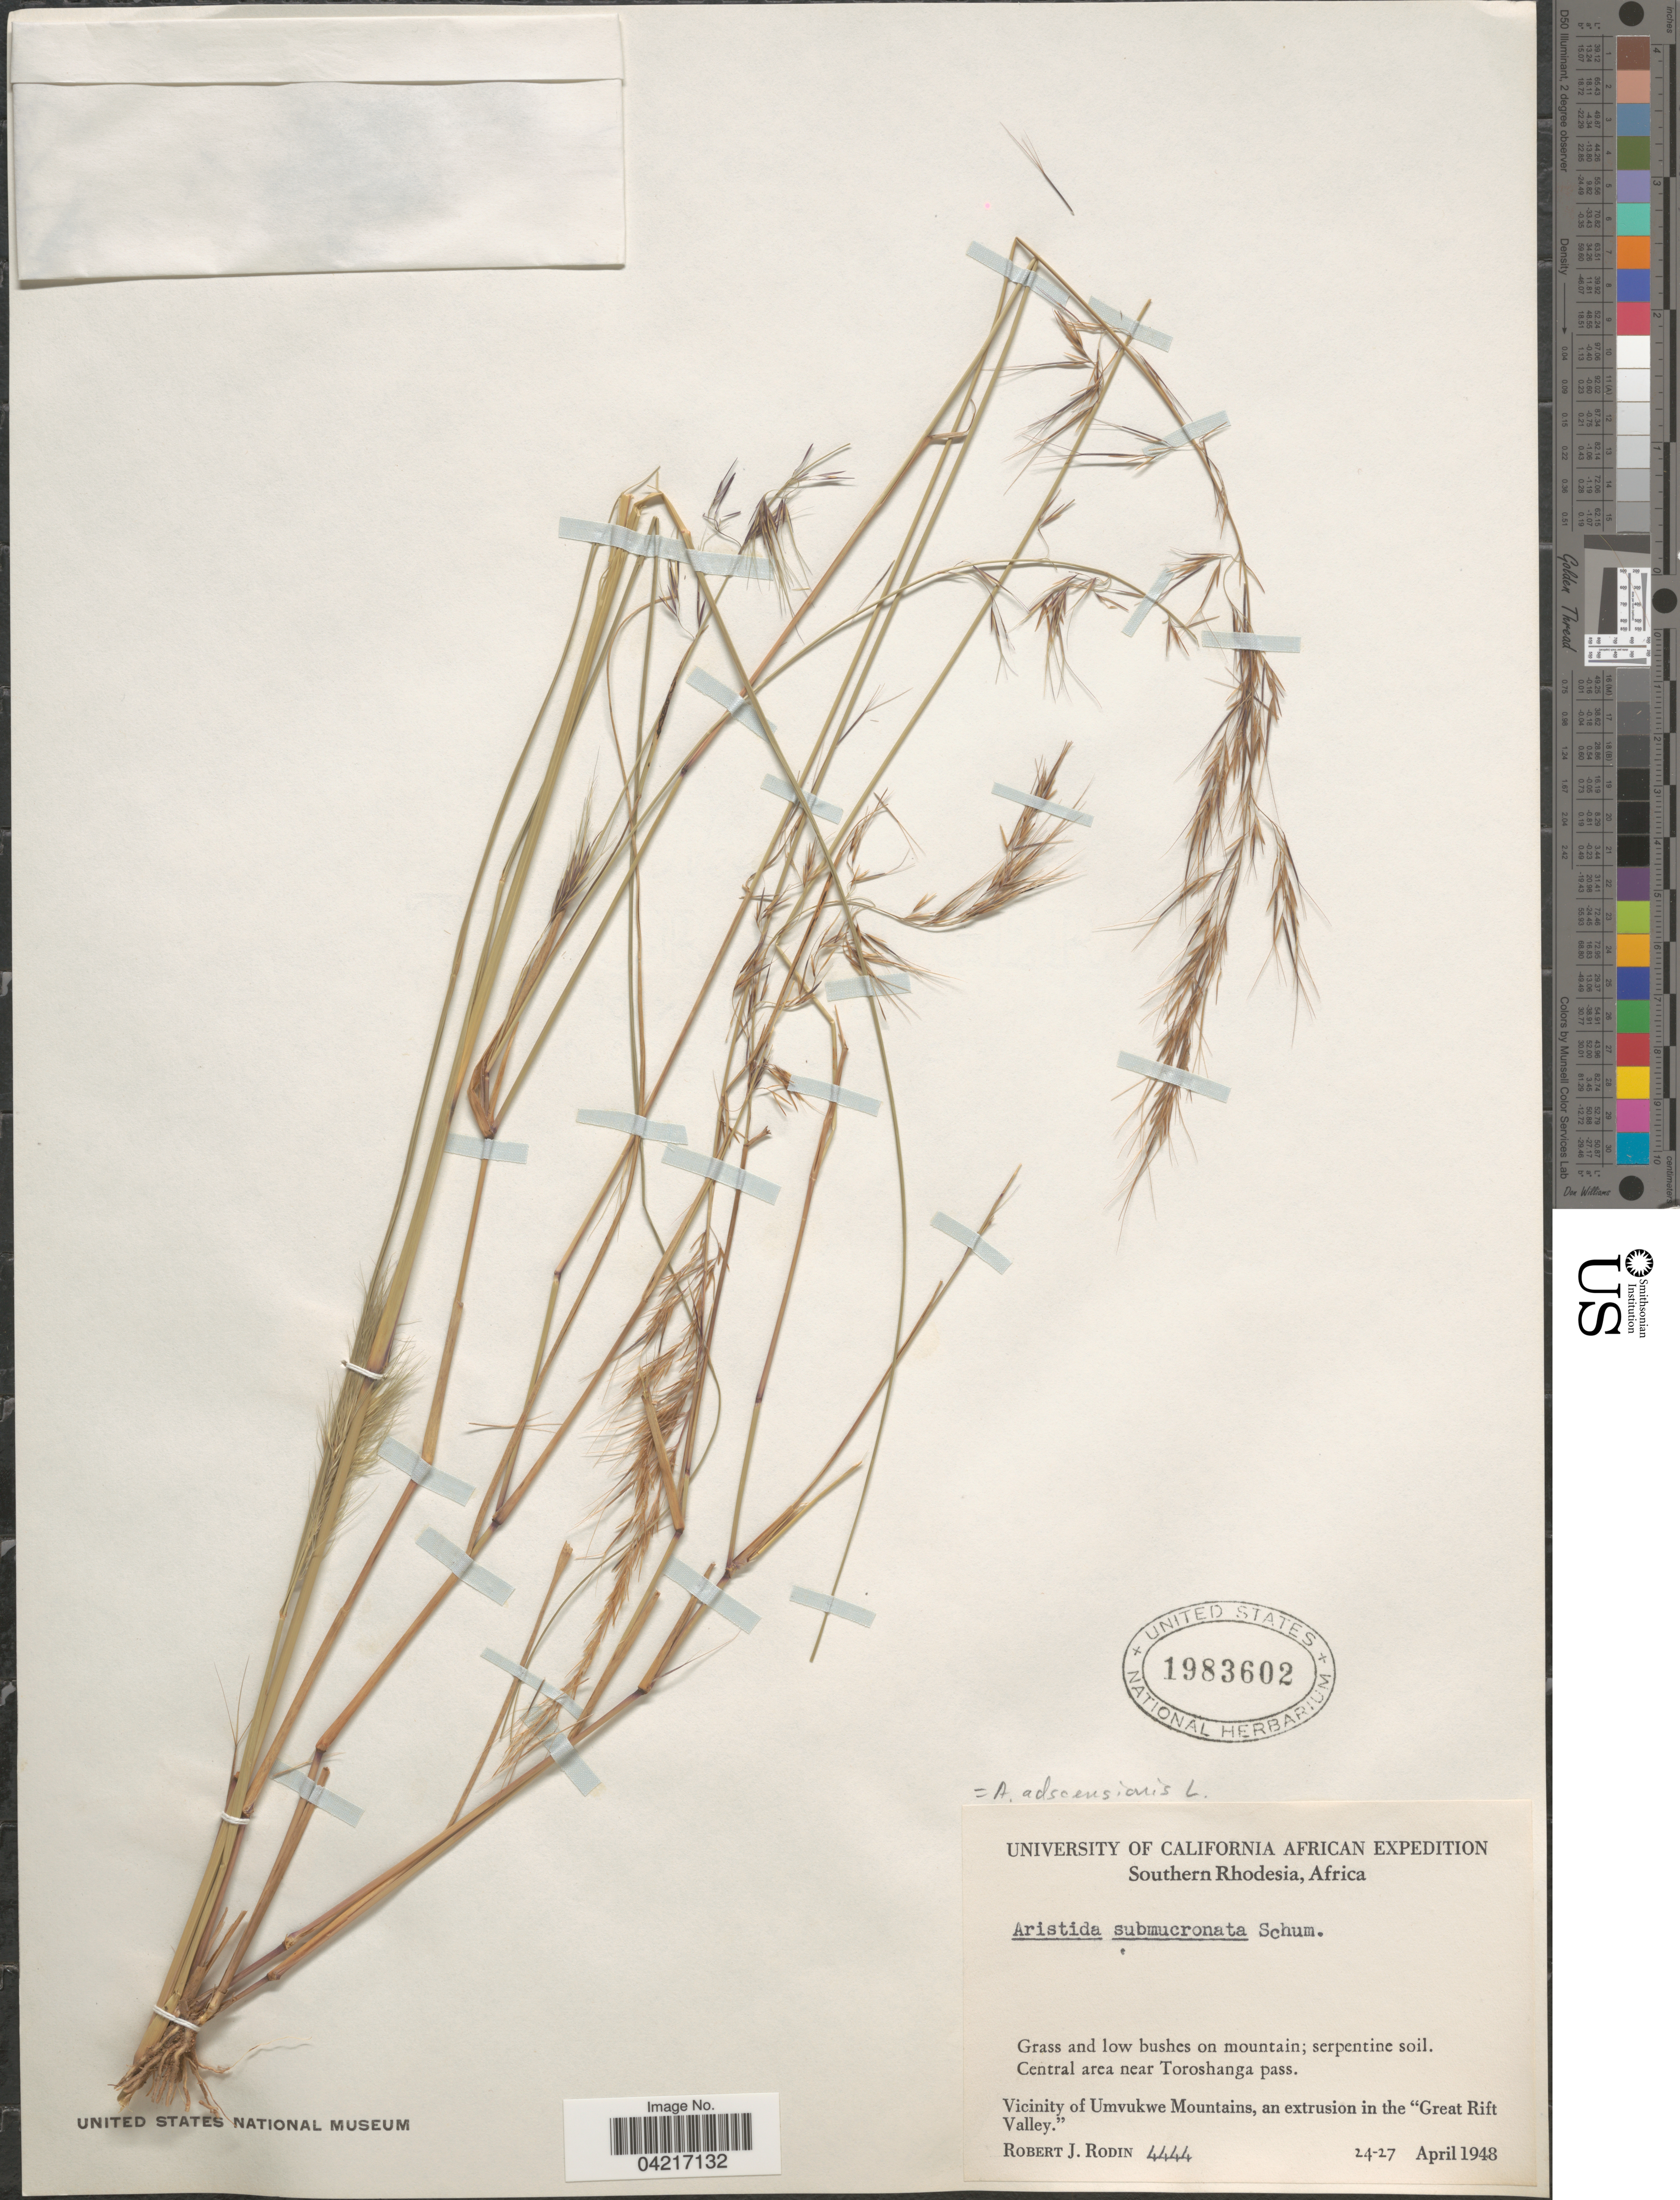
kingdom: Plantae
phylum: Tracheophyta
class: Liliopsida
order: Poales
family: Poaceae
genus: Aristida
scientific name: Aristida adscensionis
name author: L.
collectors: R. J. Rodin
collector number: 4444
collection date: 1948-04-24/1948-04-27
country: Zimbabwe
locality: University of California African Expedition. Southern Rhodesia. Central area near Toroshanga pass. Vicinity of Umvukwe Mountains, an extrusion in the "Great Rift Valley."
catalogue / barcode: US 1983602